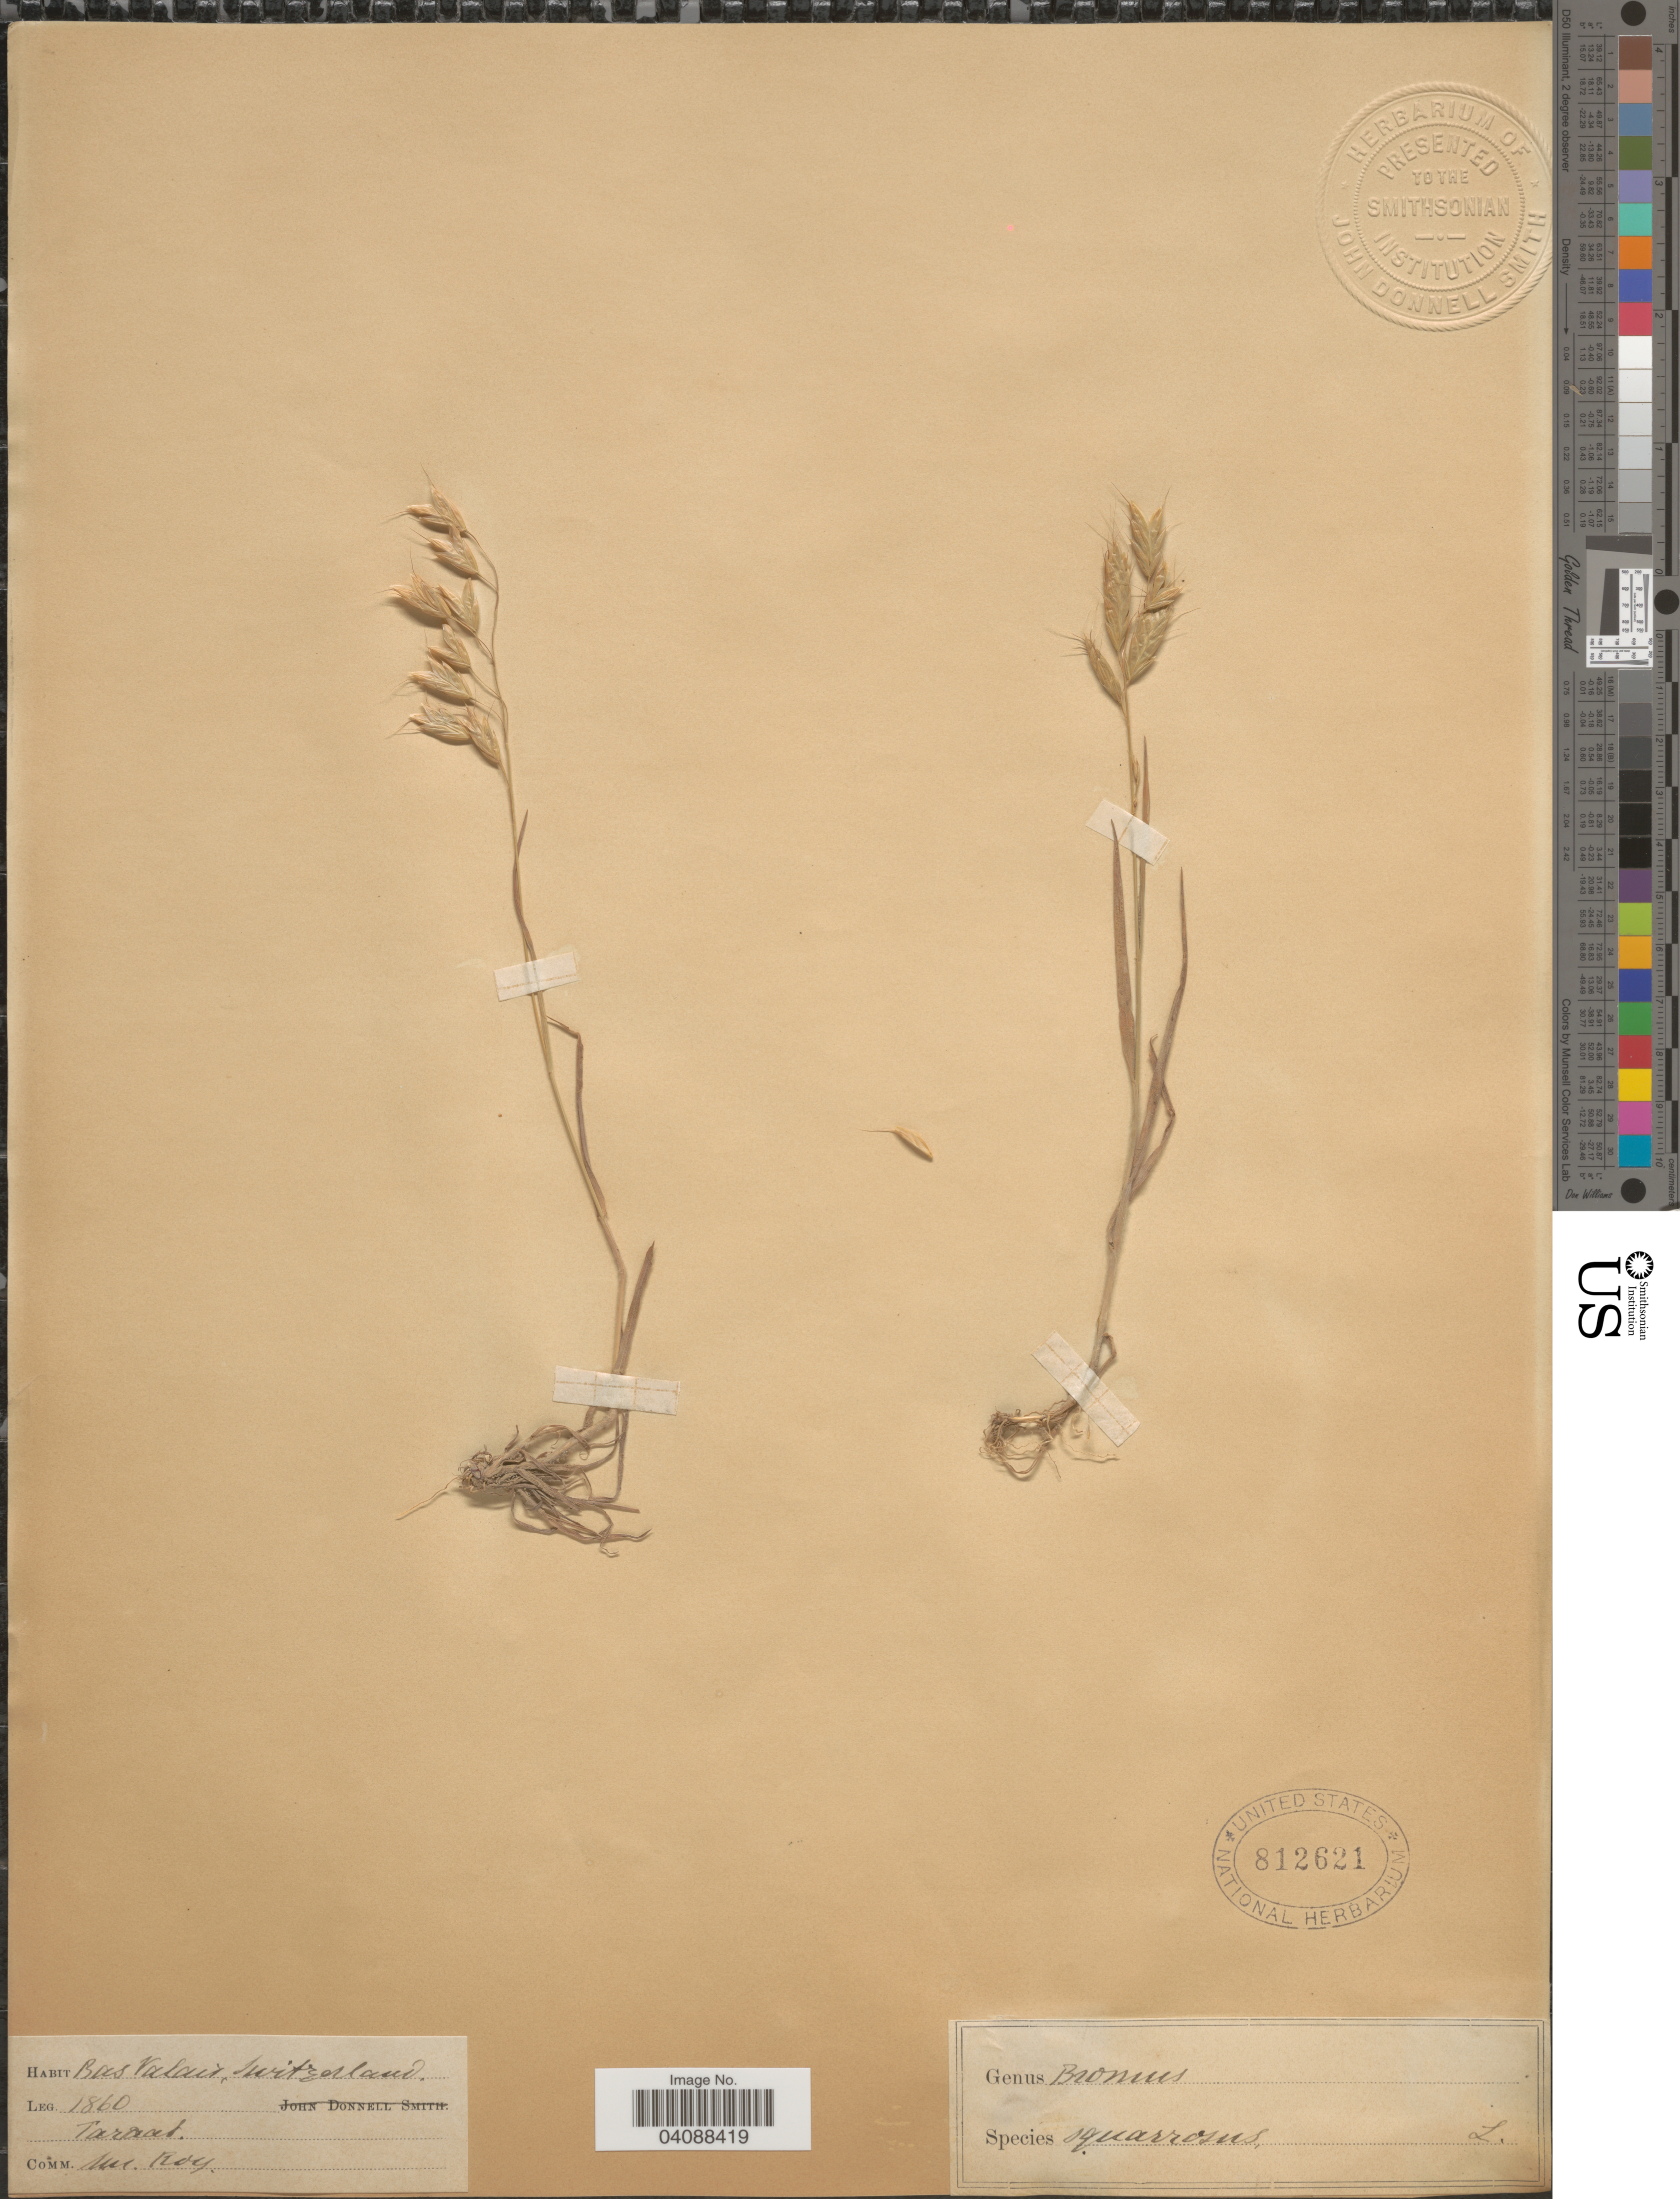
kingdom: Plantae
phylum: Tracheophyta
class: Liliopsida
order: Poales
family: Poaceae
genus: Bromus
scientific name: Bromus squarrosus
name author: L.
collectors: L. Favrat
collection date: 1860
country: Switzerland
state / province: Valais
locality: Bas Valais.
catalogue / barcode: US 812621